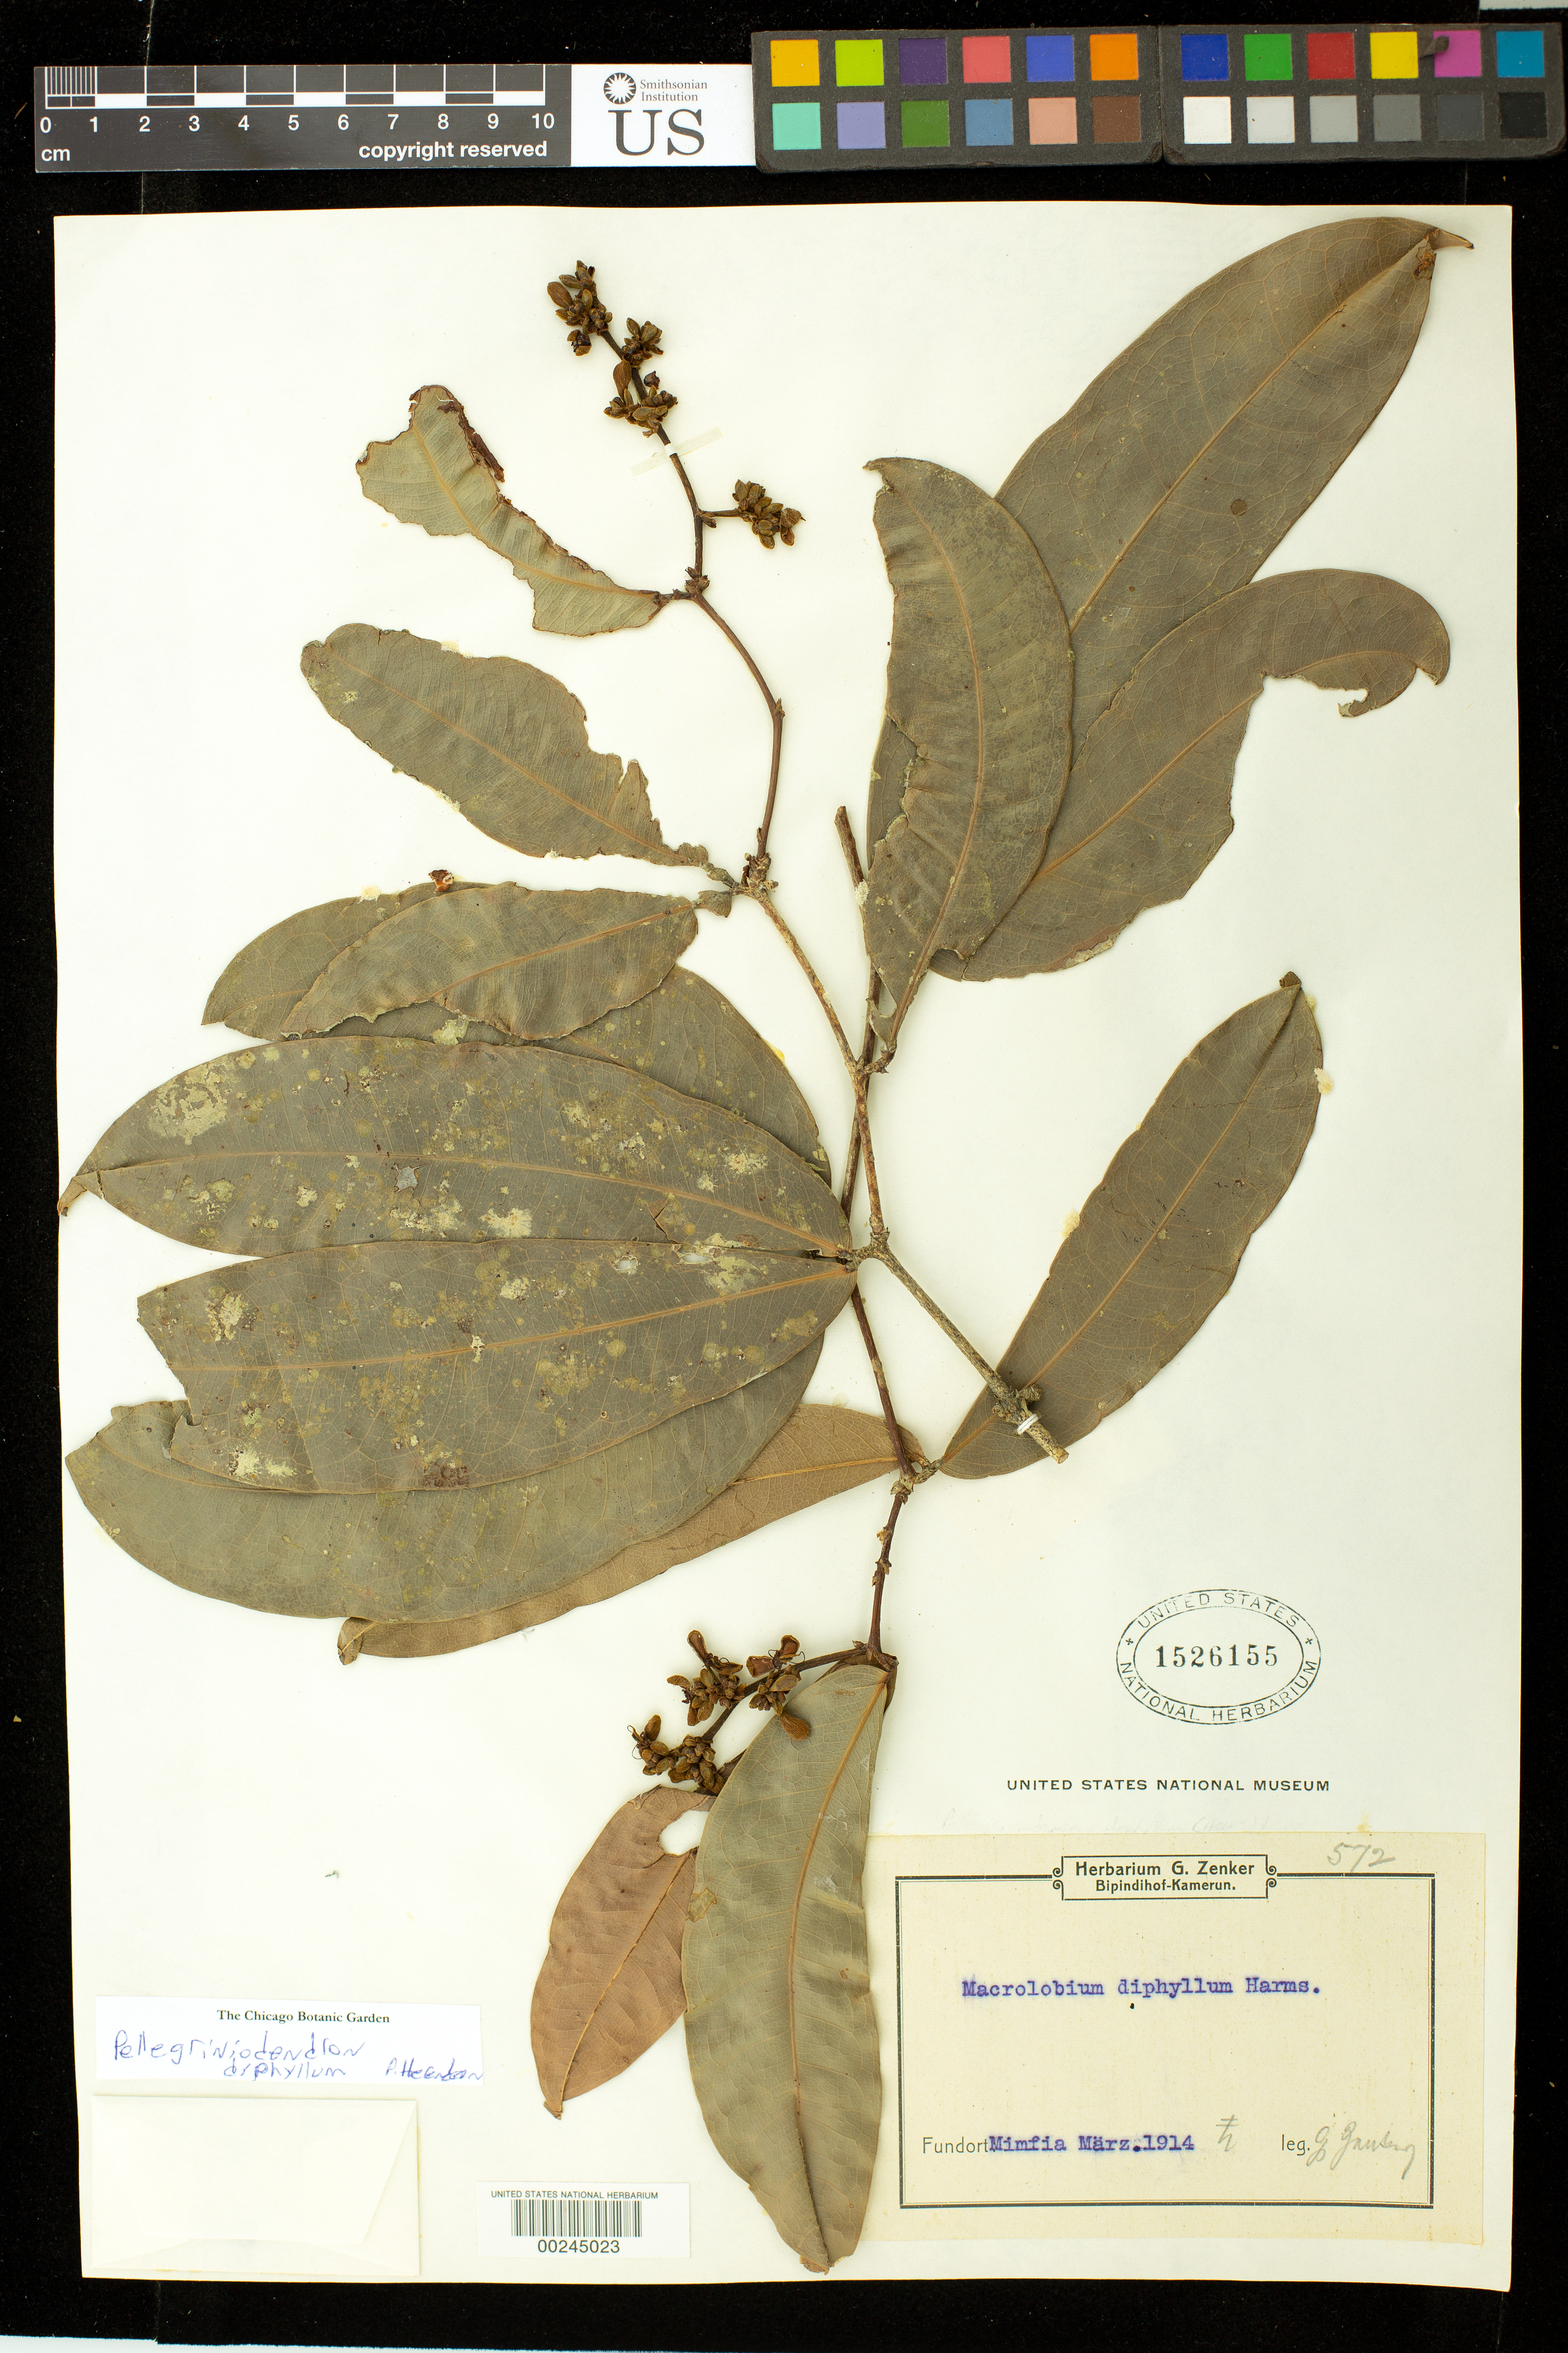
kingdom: Plantae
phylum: Tracheophyta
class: Magnoliopsida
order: Fabales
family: Fabaceae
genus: Gilbertiodendron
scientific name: Gilbertiodendron diphyllum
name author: (Harms) Estrella & Devesa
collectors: G. A. Zenker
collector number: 572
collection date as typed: Mar 1914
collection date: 1914-03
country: Cameroon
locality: Mimfia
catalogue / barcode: US 1526155